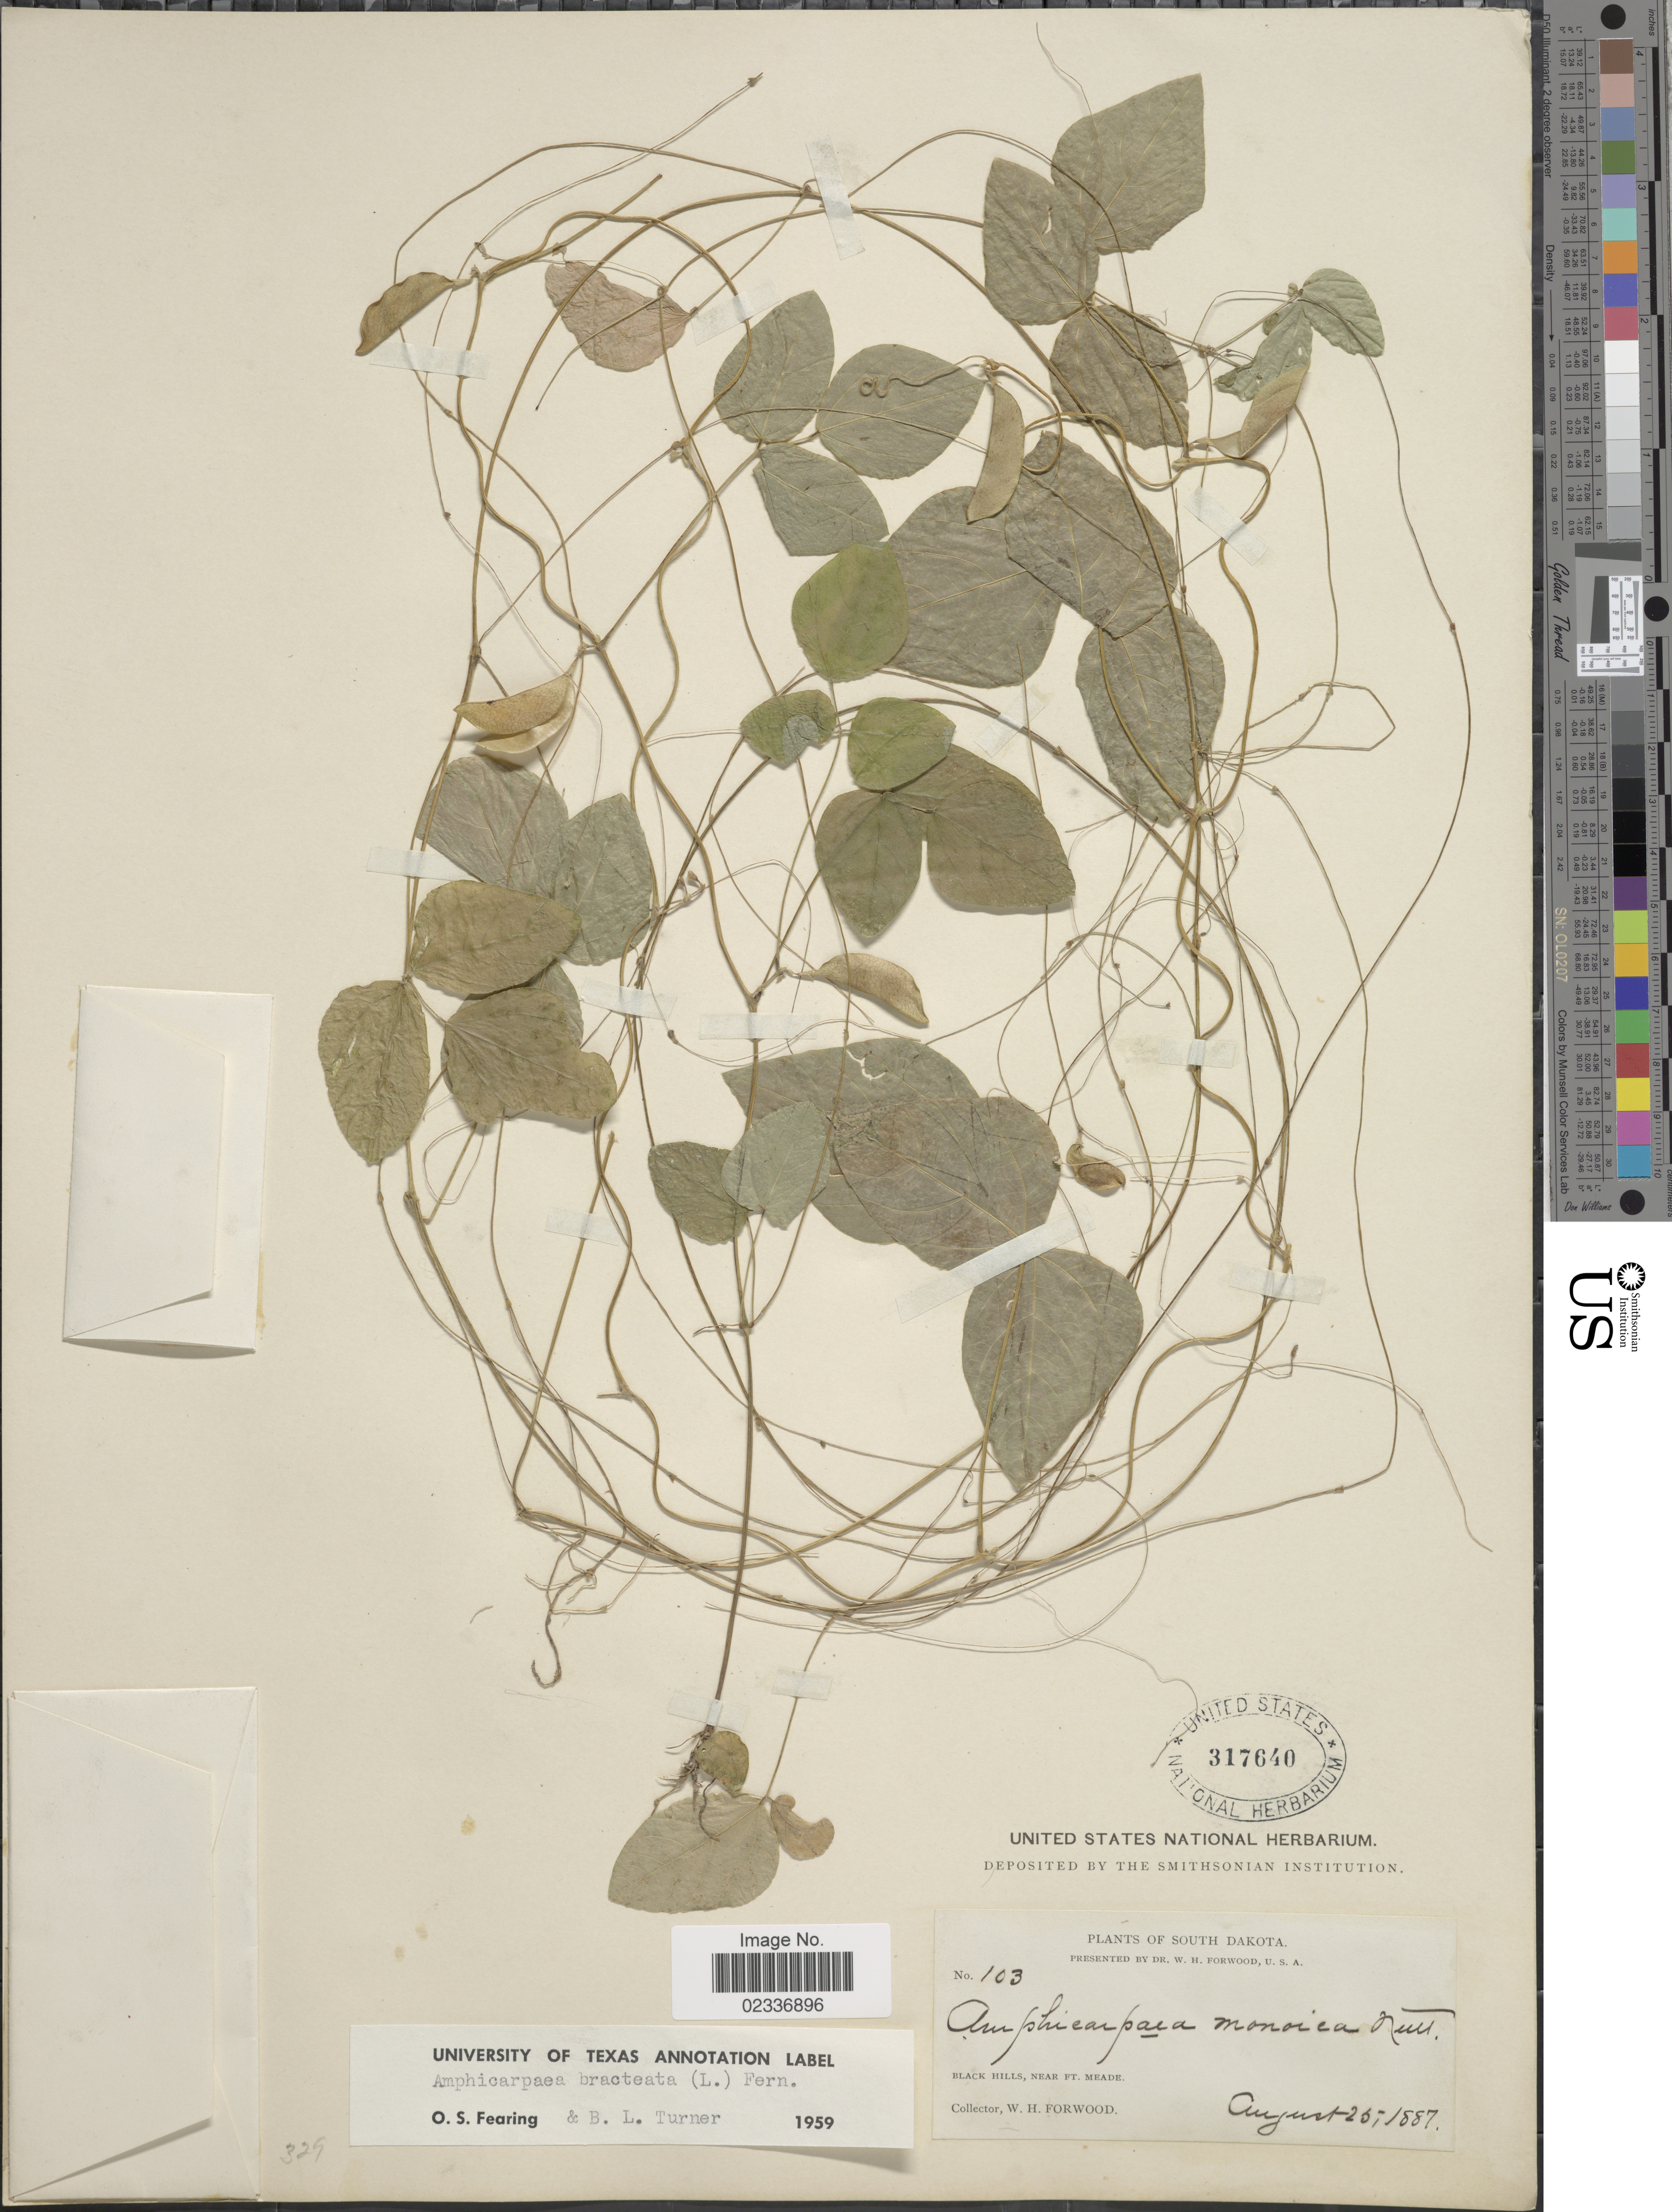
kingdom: Plantae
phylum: Tracheophyta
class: Magnoliopsida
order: Fabales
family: Fabaceae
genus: Amphicarpaea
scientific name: Amphicarpaea bracteata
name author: (L.) Fernald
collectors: W. Forwood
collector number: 103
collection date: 1887-08-25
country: United States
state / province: South Dakota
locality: Black Hills, near Ft. Meade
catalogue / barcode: US 317640